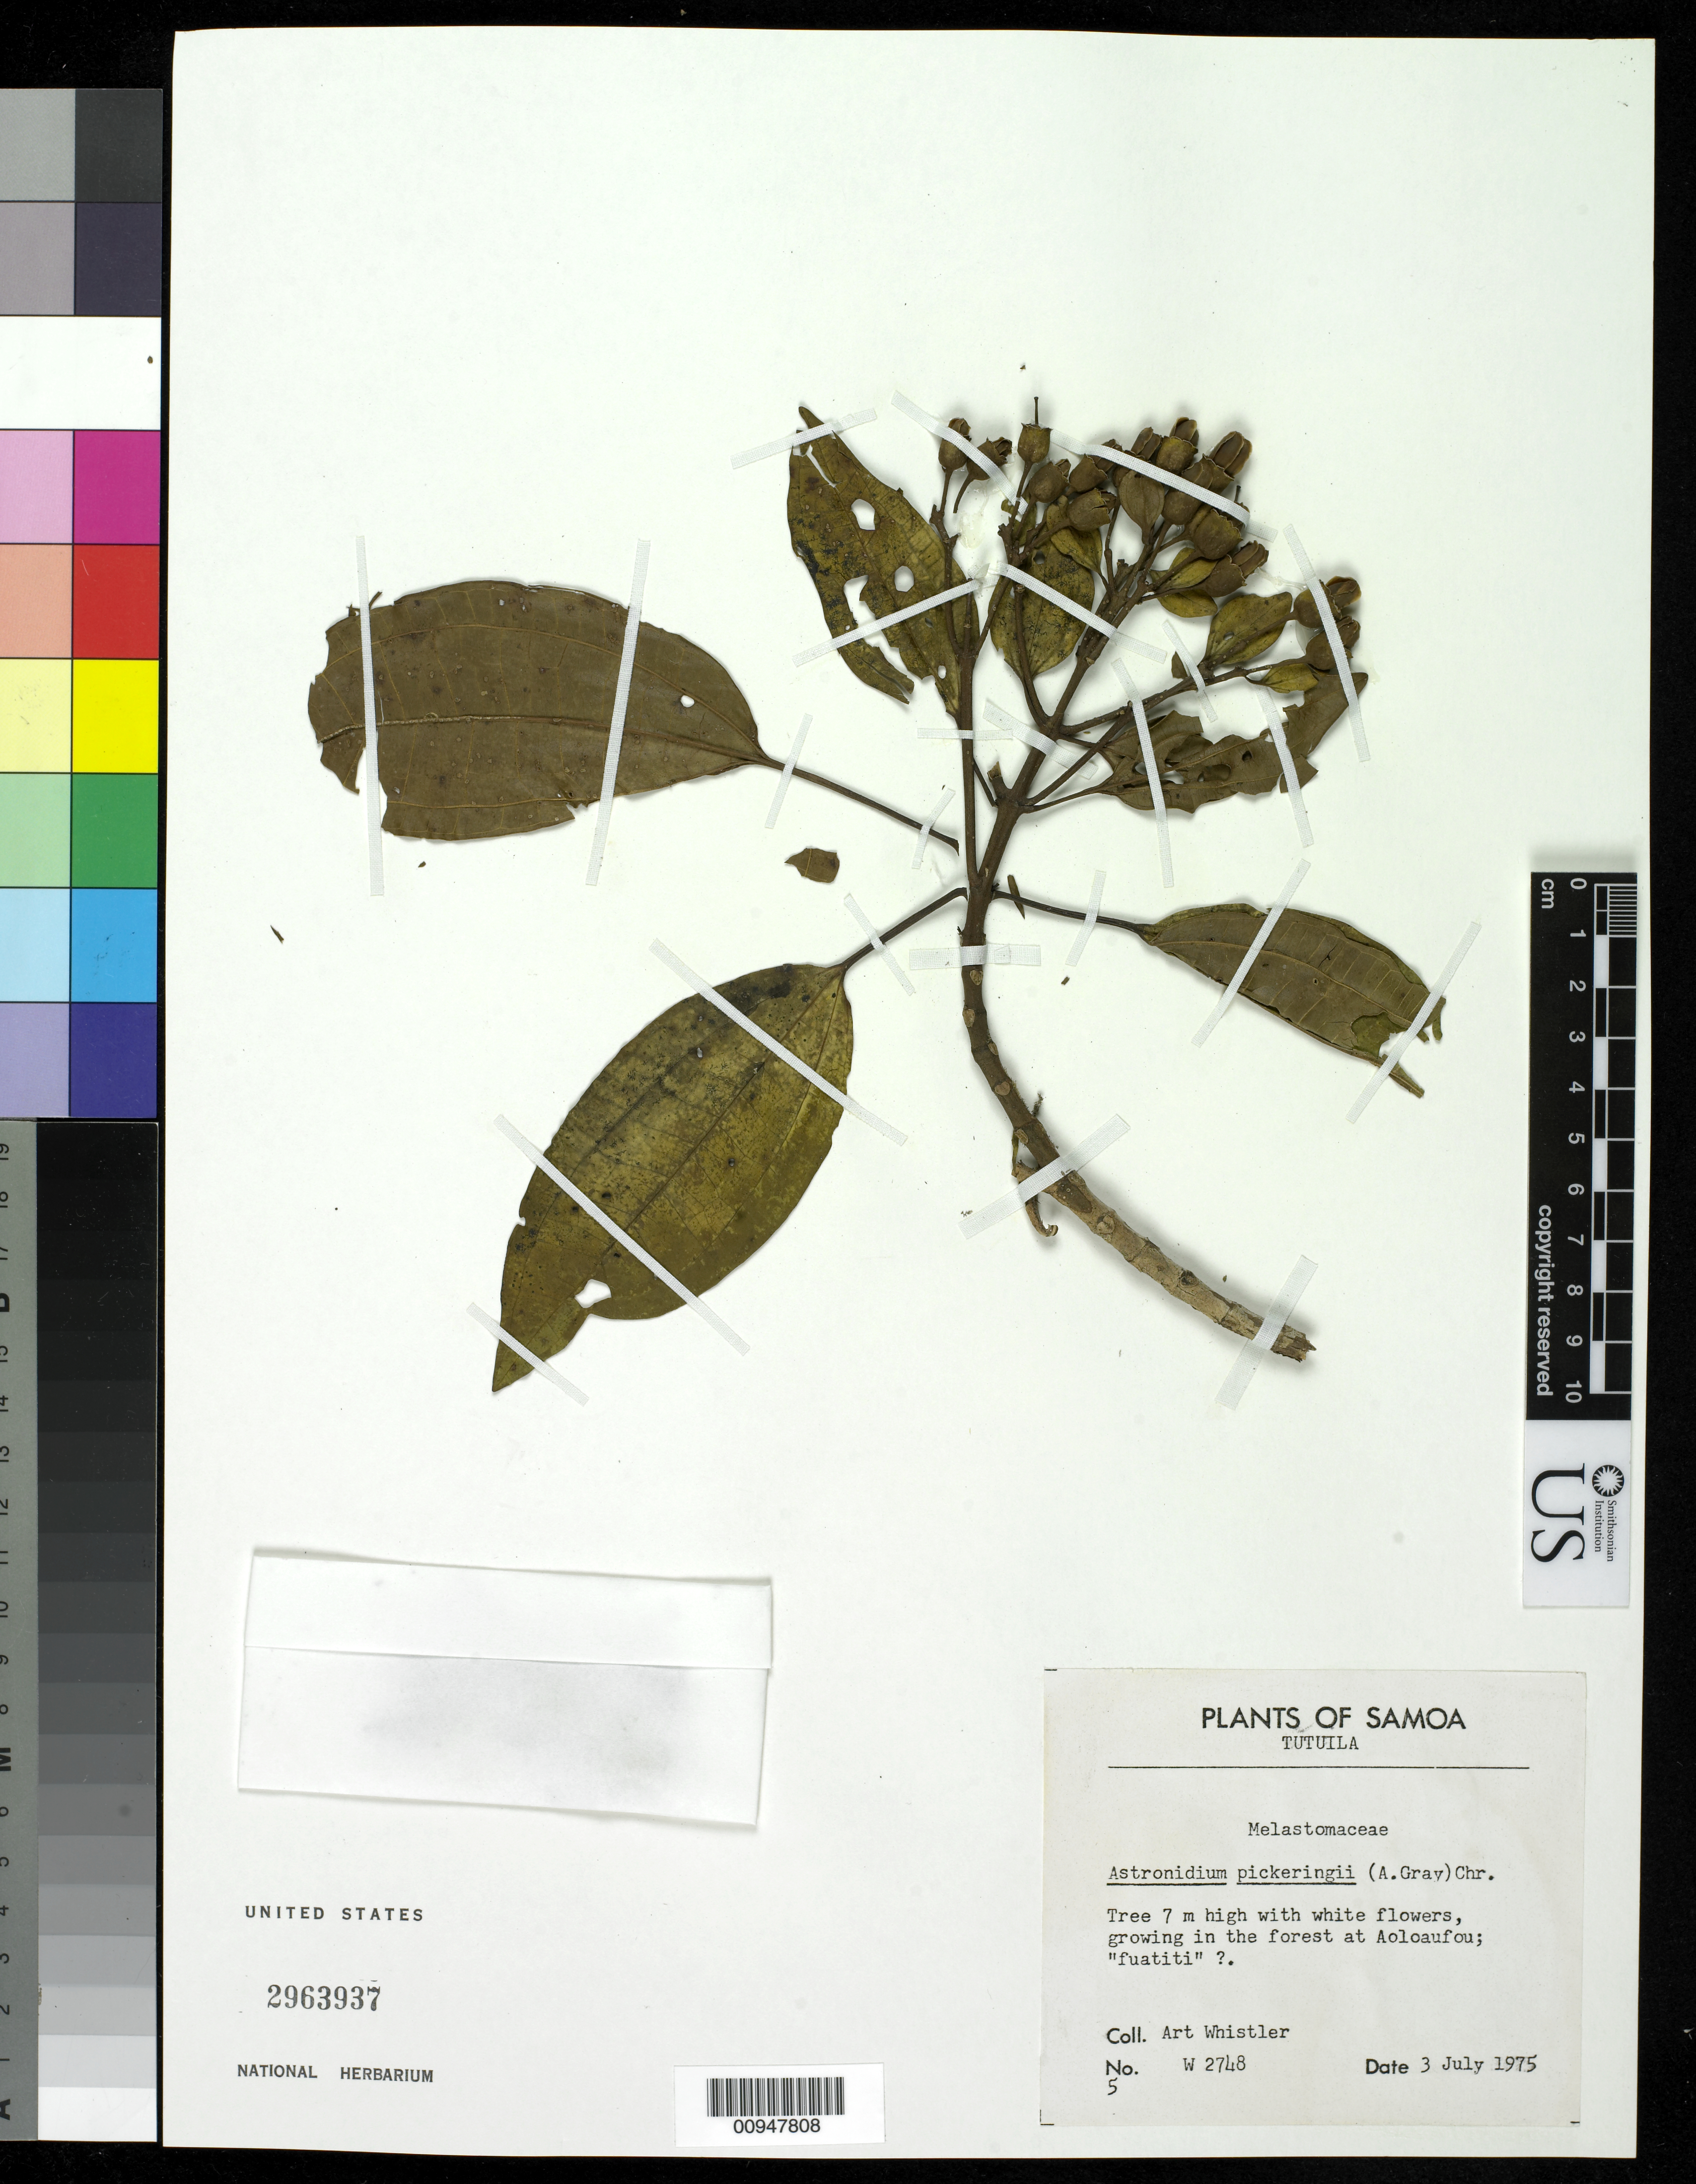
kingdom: Plantae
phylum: Tracheophyta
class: Magnoliopsida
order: Myrtales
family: Melastomataceae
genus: Astronidium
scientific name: Astronidium pickeringii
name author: (A. Gray) Christoph.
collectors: A. Whistler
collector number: W 2748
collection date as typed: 03 Jul 1975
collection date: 1975-07-03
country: American Samoa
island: Tutua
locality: In the forest at Aoloaufou.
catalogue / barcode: US 2963937